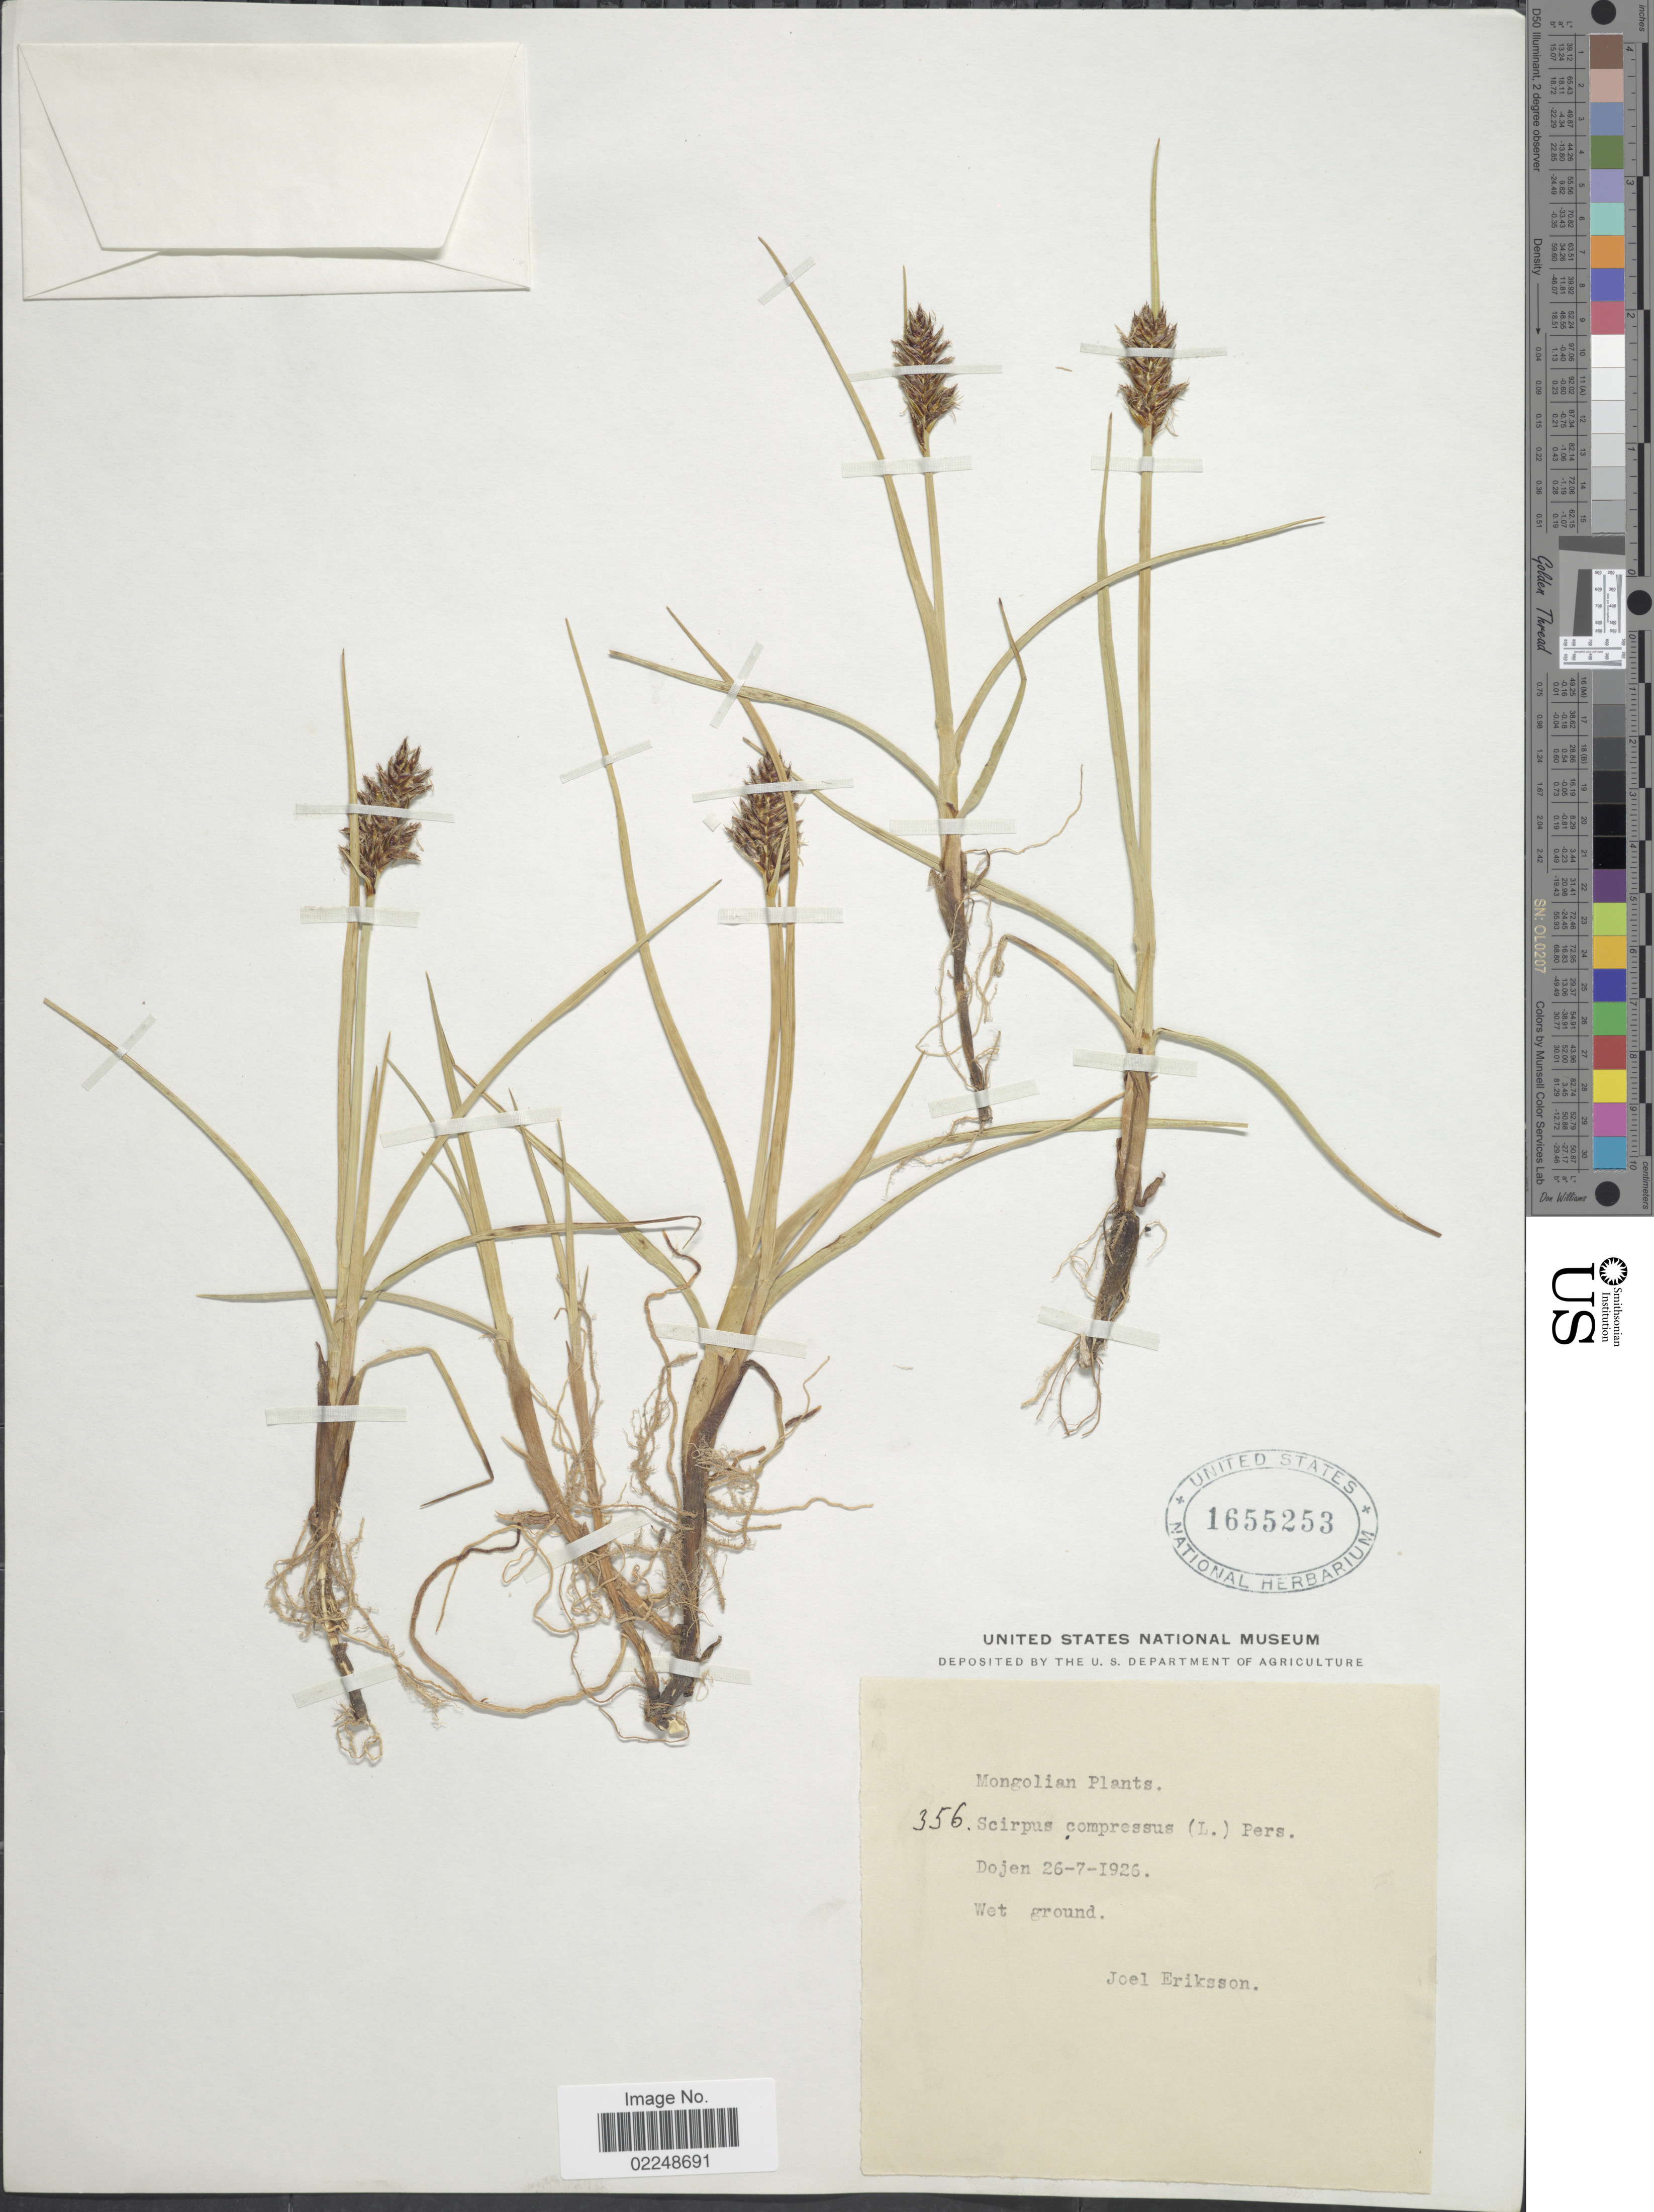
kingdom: Plantae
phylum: Tracheophyta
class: Liliopsida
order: Poales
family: Cyperaceae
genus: Blysmus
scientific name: Blysmus compressus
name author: (L.) Panzer ex Link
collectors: J. Eriksson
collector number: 356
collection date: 1926-07-26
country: Mongolia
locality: Dojen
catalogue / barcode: US 1655253